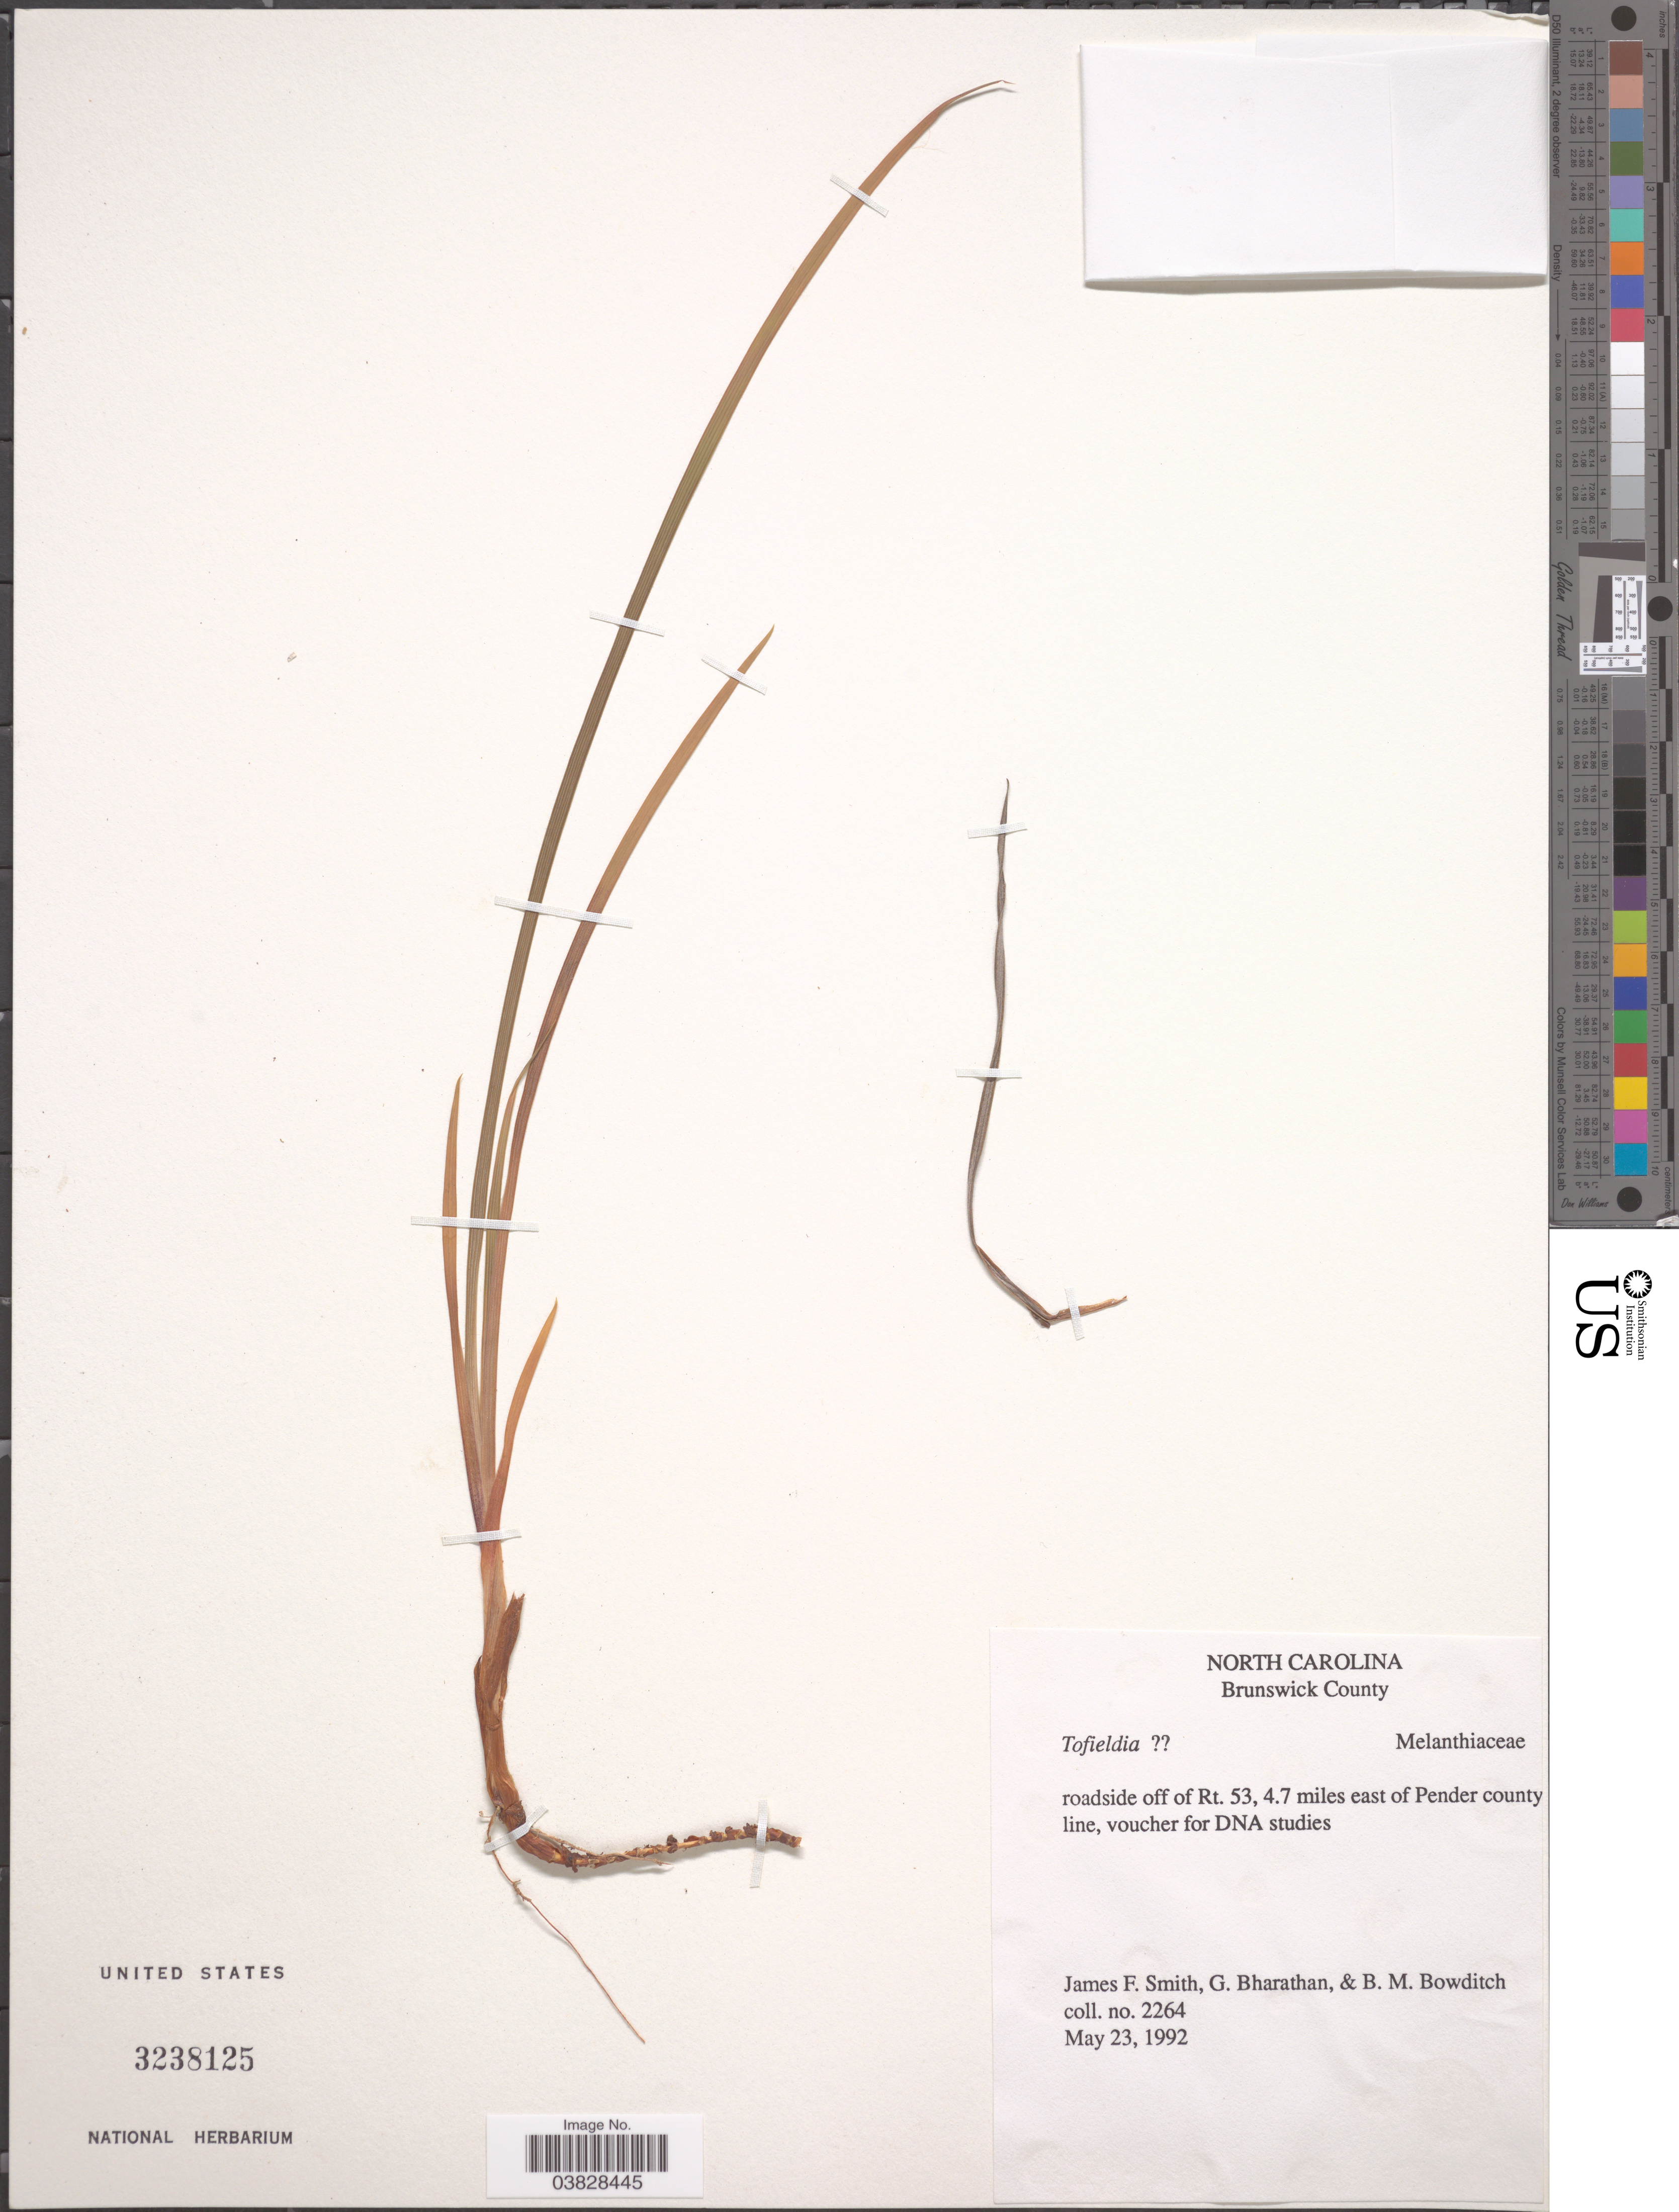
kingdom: Plantae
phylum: Tracheophyta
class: Liliopsida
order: Alismatales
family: Tofieldiaceae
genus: Tofieldia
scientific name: Tofieldia sp.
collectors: J. F. Smith, G. Bharathan & B. Bowditch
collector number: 2264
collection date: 1992-05-23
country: United States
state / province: North Carolina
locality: Brunswick County. Roadside off of Rt. 53, 4.7 miles east of Pender county line.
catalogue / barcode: US 3238125